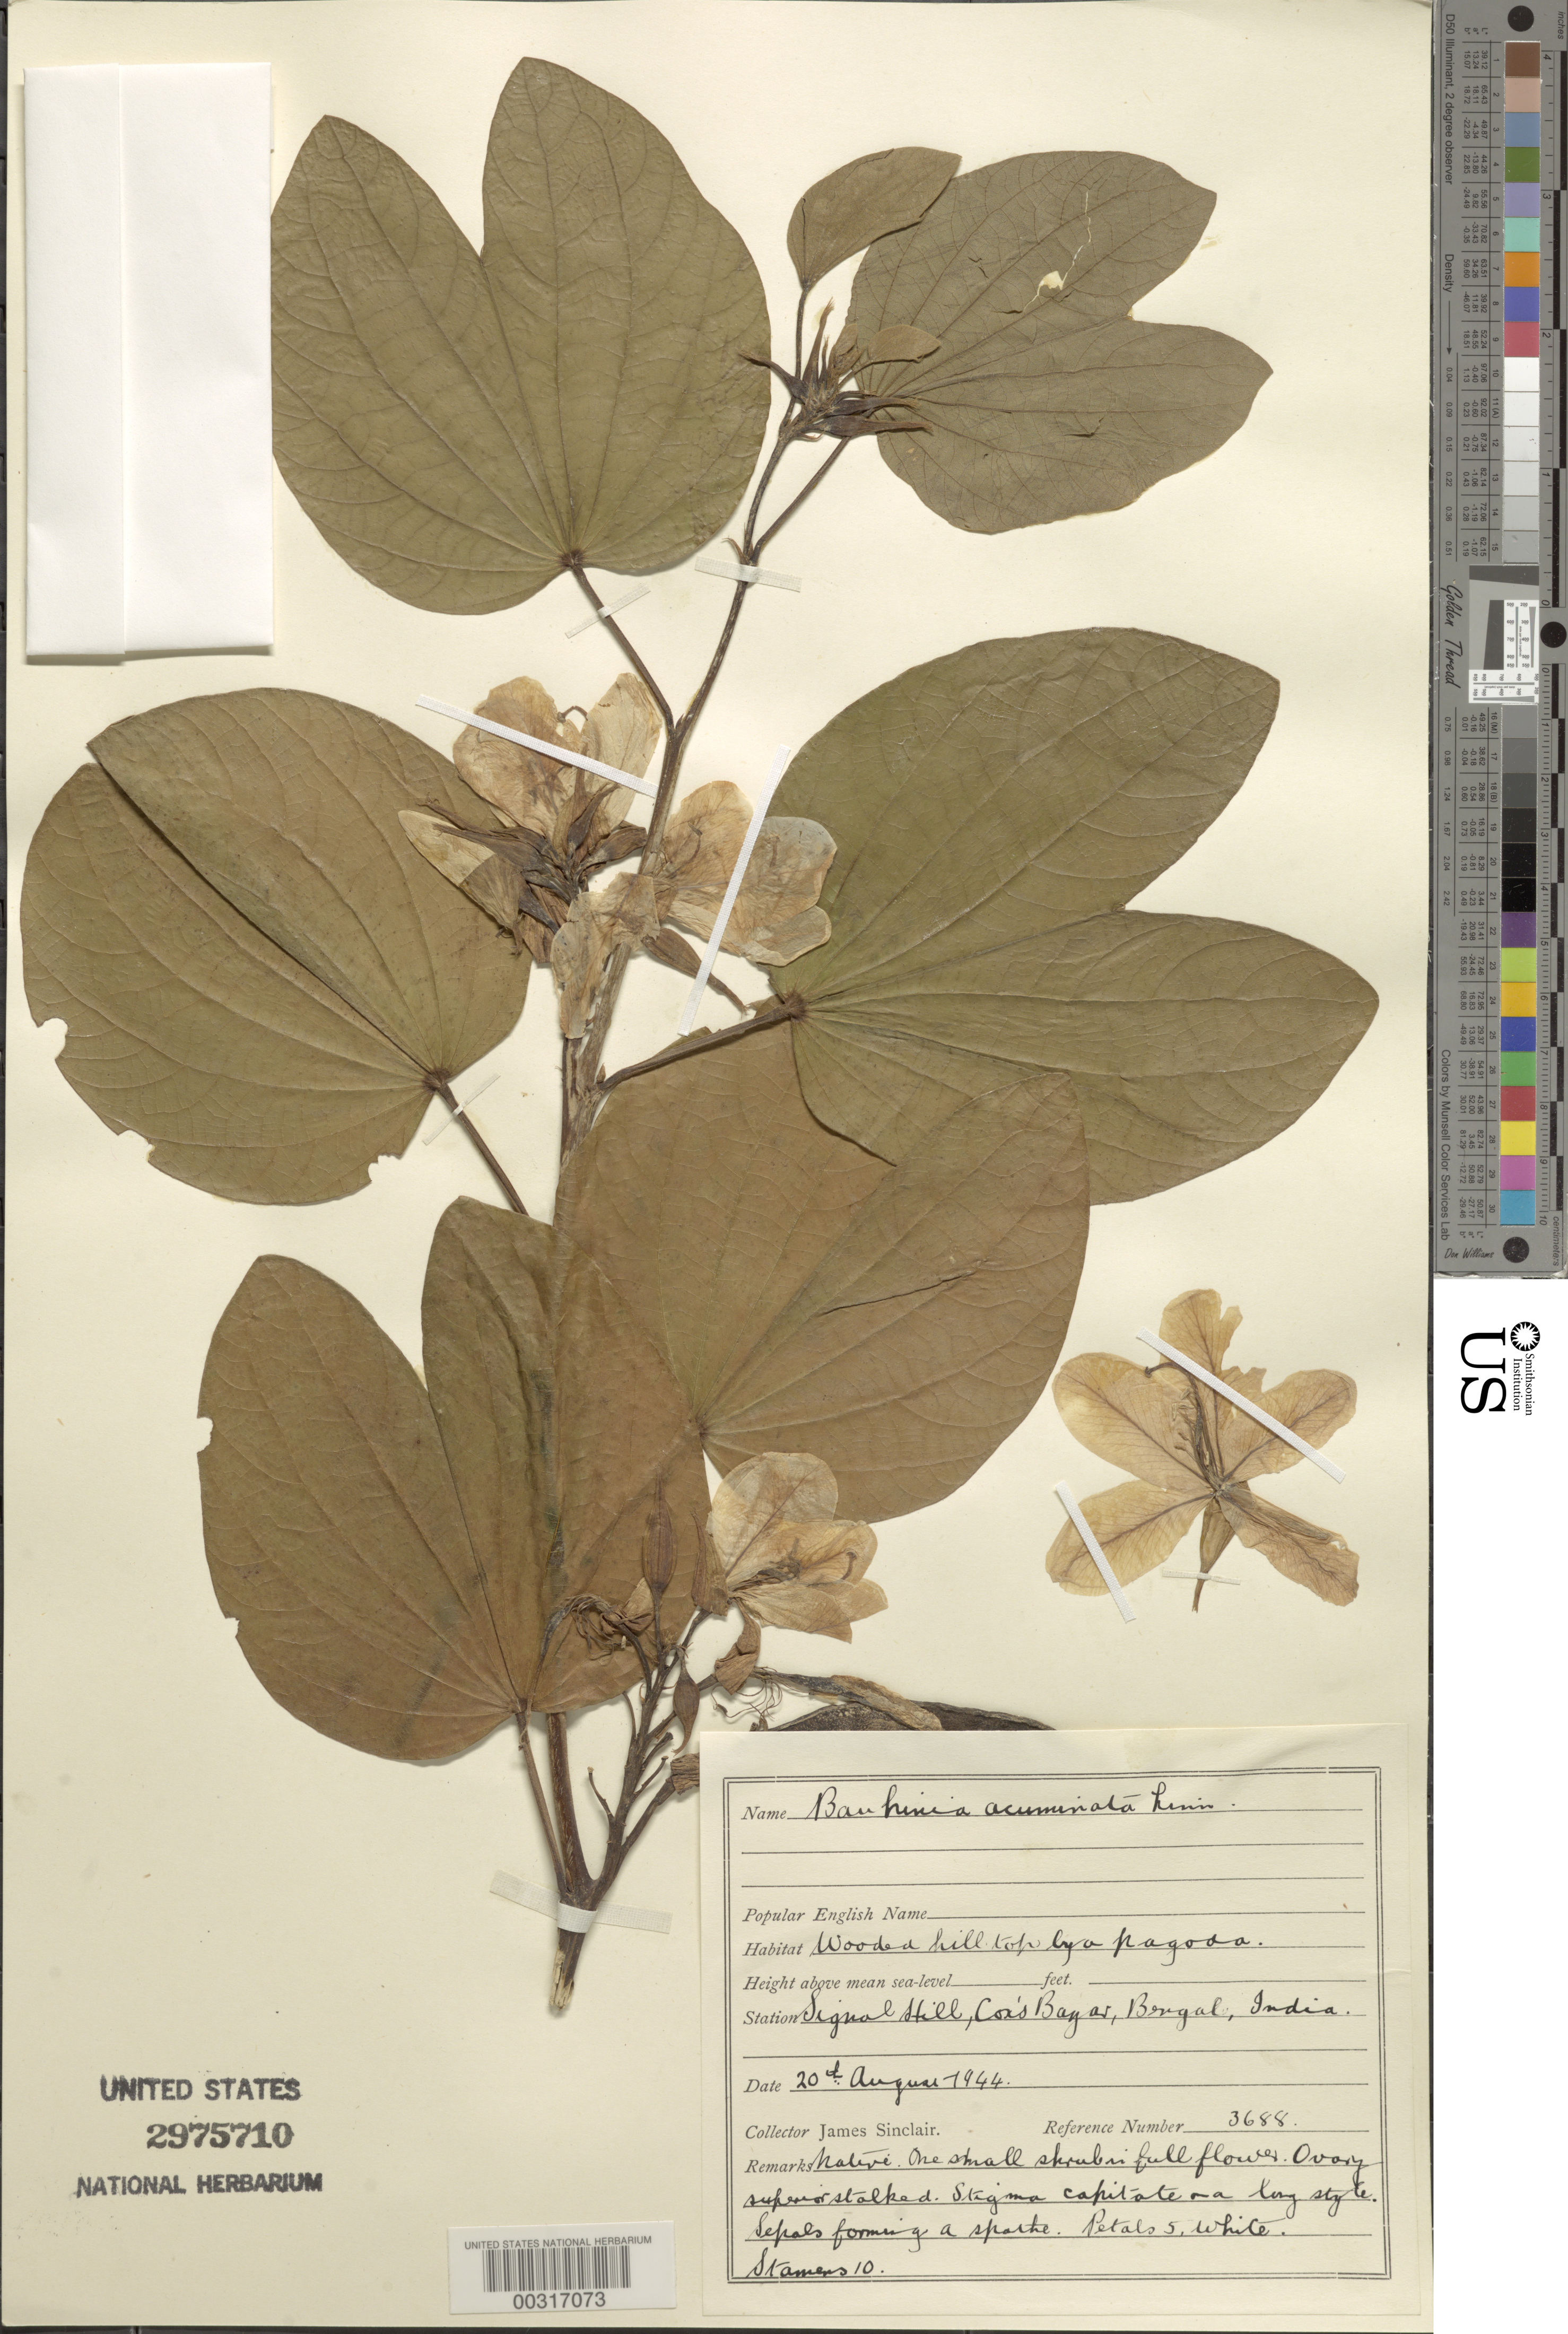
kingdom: Plantae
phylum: Tracheophyta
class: Magnoliopsida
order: Fabales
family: Fabaceae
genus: Bauhinia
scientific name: Bauhinia acuminata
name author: L.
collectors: J. Sinclair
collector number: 3688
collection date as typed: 20 Aug 1944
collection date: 1944-08-20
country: Bangladesh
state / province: Chittagong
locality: By a pagoda on Signal Hill, Cox's Bayas [= Cox's Bazar?], Bengal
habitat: Wooded hill top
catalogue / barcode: US 2975710